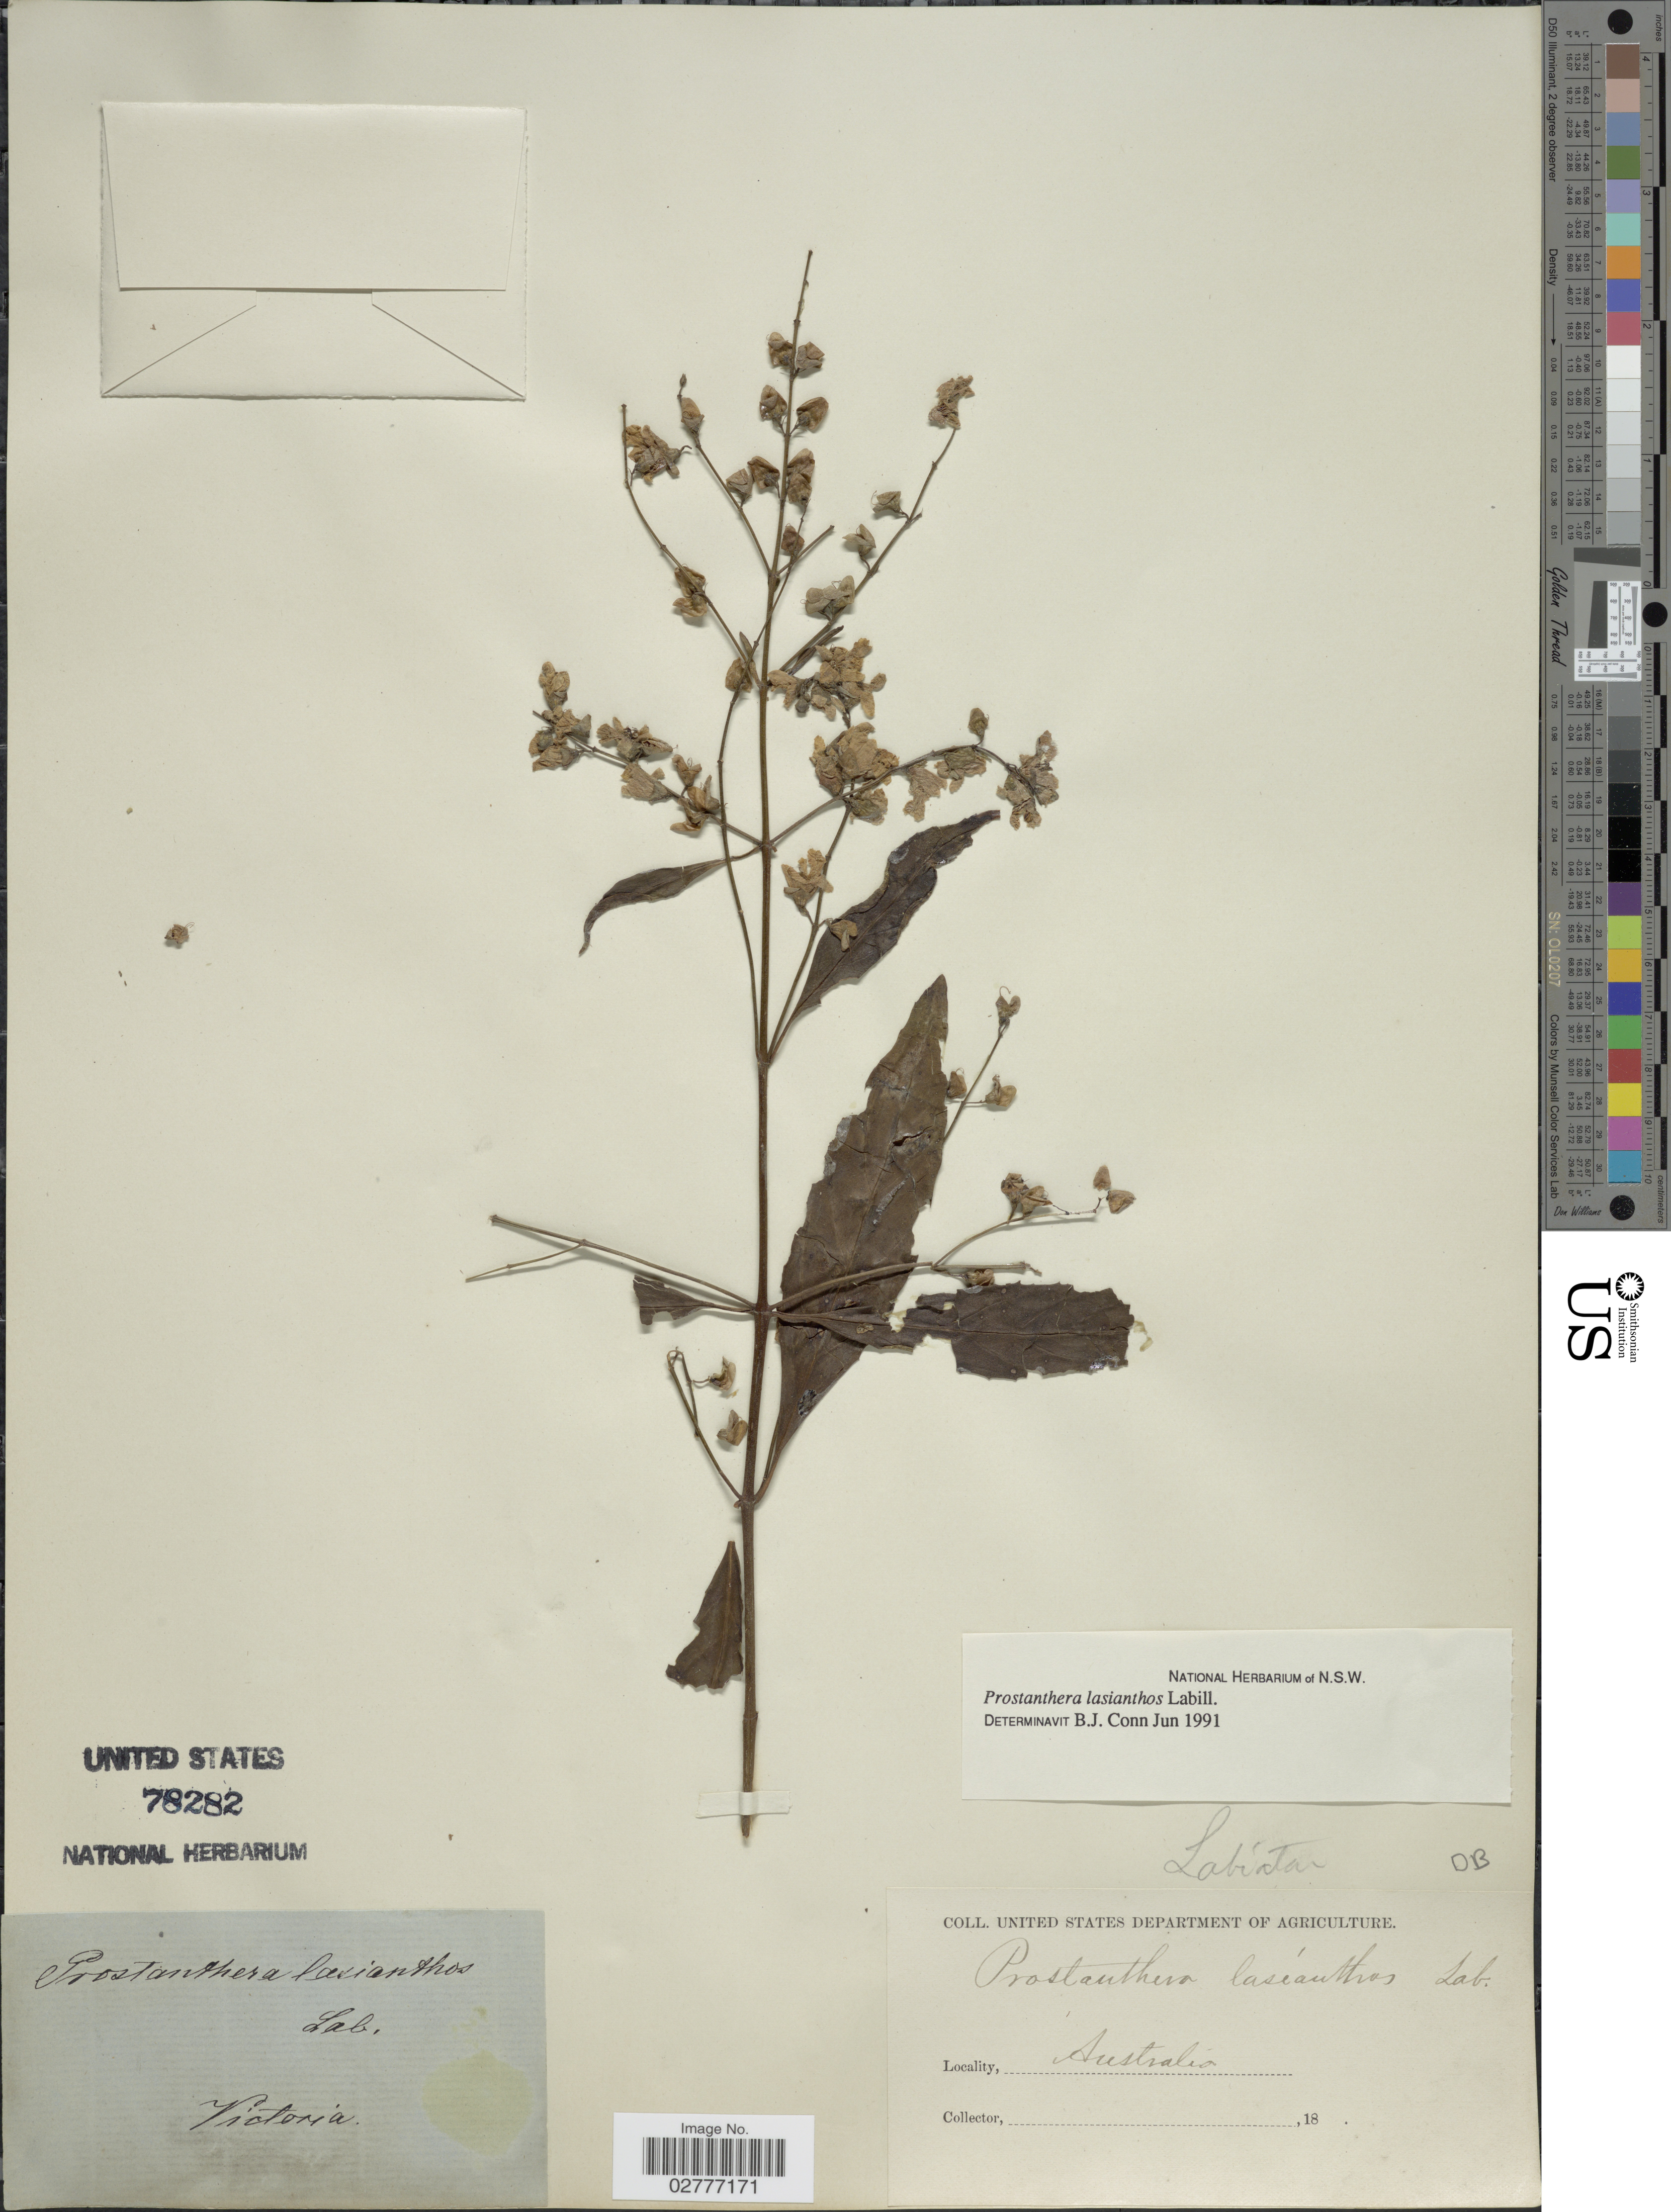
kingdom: Plantae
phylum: Tracheophyta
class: Magnoliopsida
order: Lamiales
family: Lamiaceae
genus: Prostanthera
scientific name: Prostanthera lasianthos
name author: Labill.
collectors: ex herb. U. S. Department of Agriculture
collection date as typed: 18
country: Australia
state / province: Victoria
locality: Victoria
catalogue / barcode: US 78282